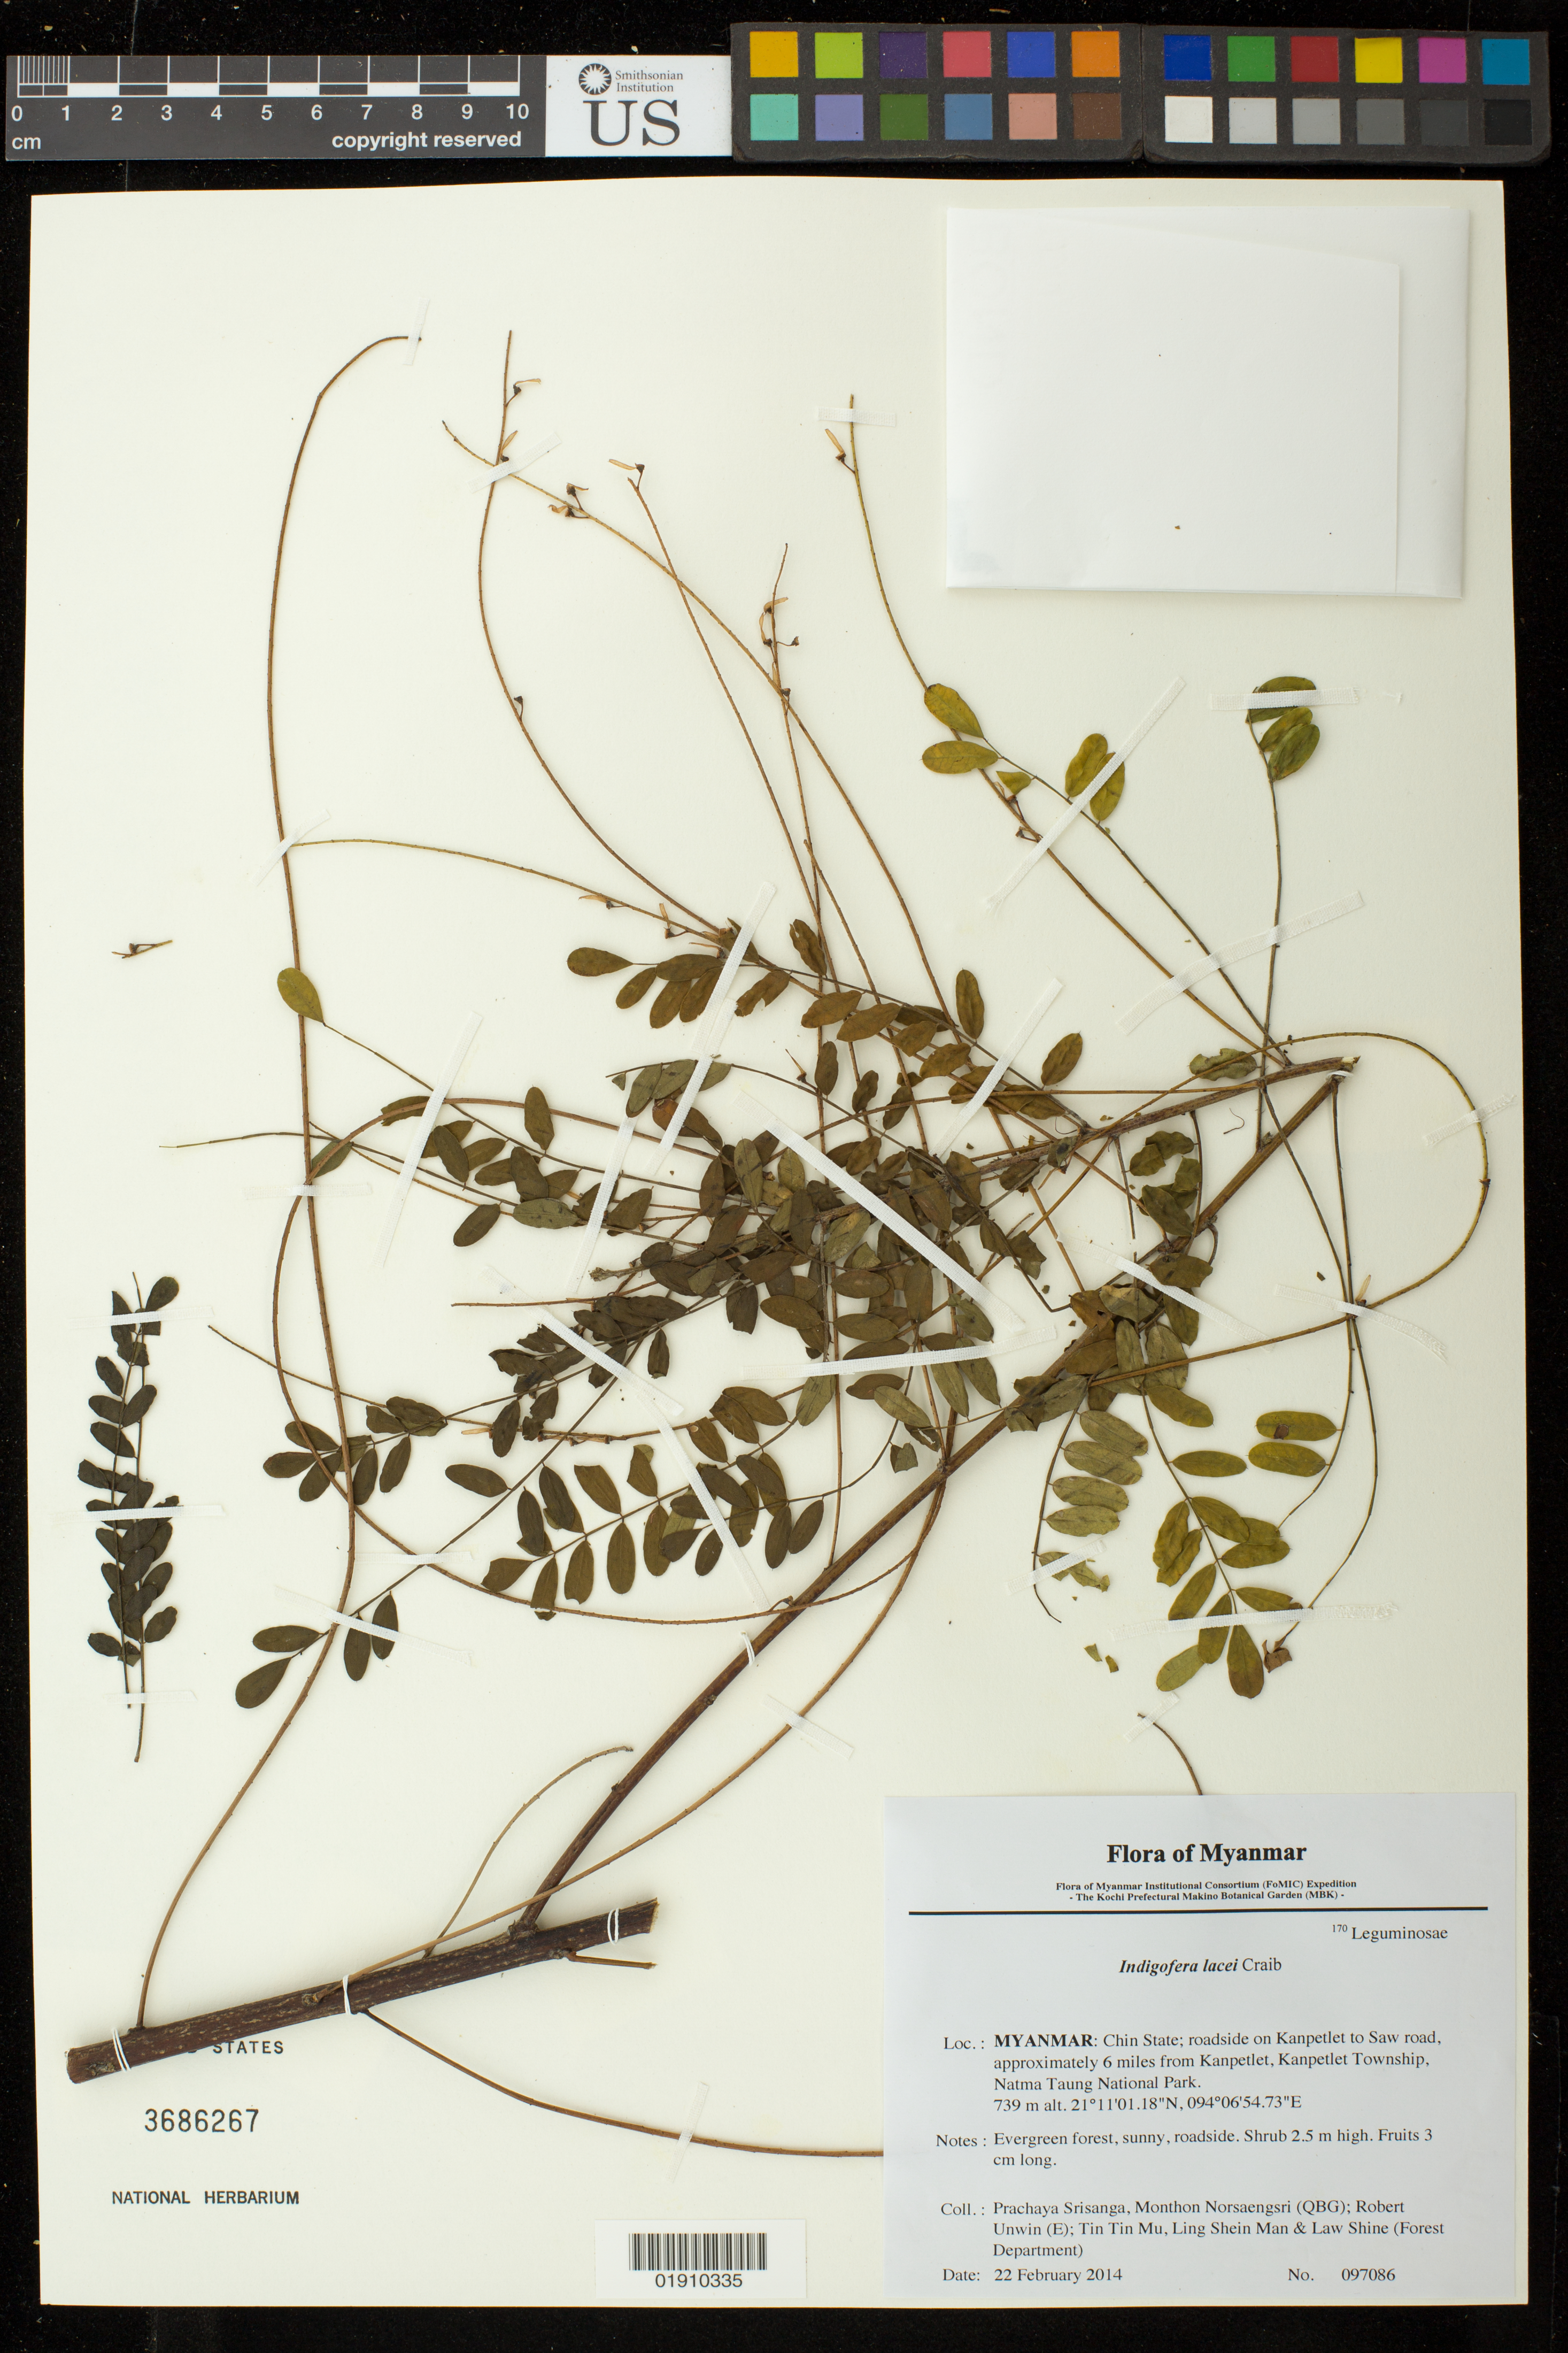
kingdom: Plantae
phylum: Tracheophyta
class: Magnoliopsida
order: Fabales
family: Fabaceae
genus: Indigofera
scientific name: Indigofera lacei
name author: Craib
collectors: P. Srisanga, M. Norsaengsri, R. Unwin, Tin Tin Mu, Ling Shein Man & L. Shine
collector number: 097086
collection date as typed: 22 February 2014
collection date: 2014-02-22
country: Myanmar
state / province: Chin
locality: Myanmar: Chin State; roadside on Kanpetlet to Saw road, approximately 6 miles from Kanpetlet, Kanpetlet Township, Natma Taung National Park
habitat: Evergreen forest, sunny, roadside.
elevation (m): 739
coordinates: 21 11 1.18 N, 94 06 54.73 E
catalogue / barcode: US 3686267